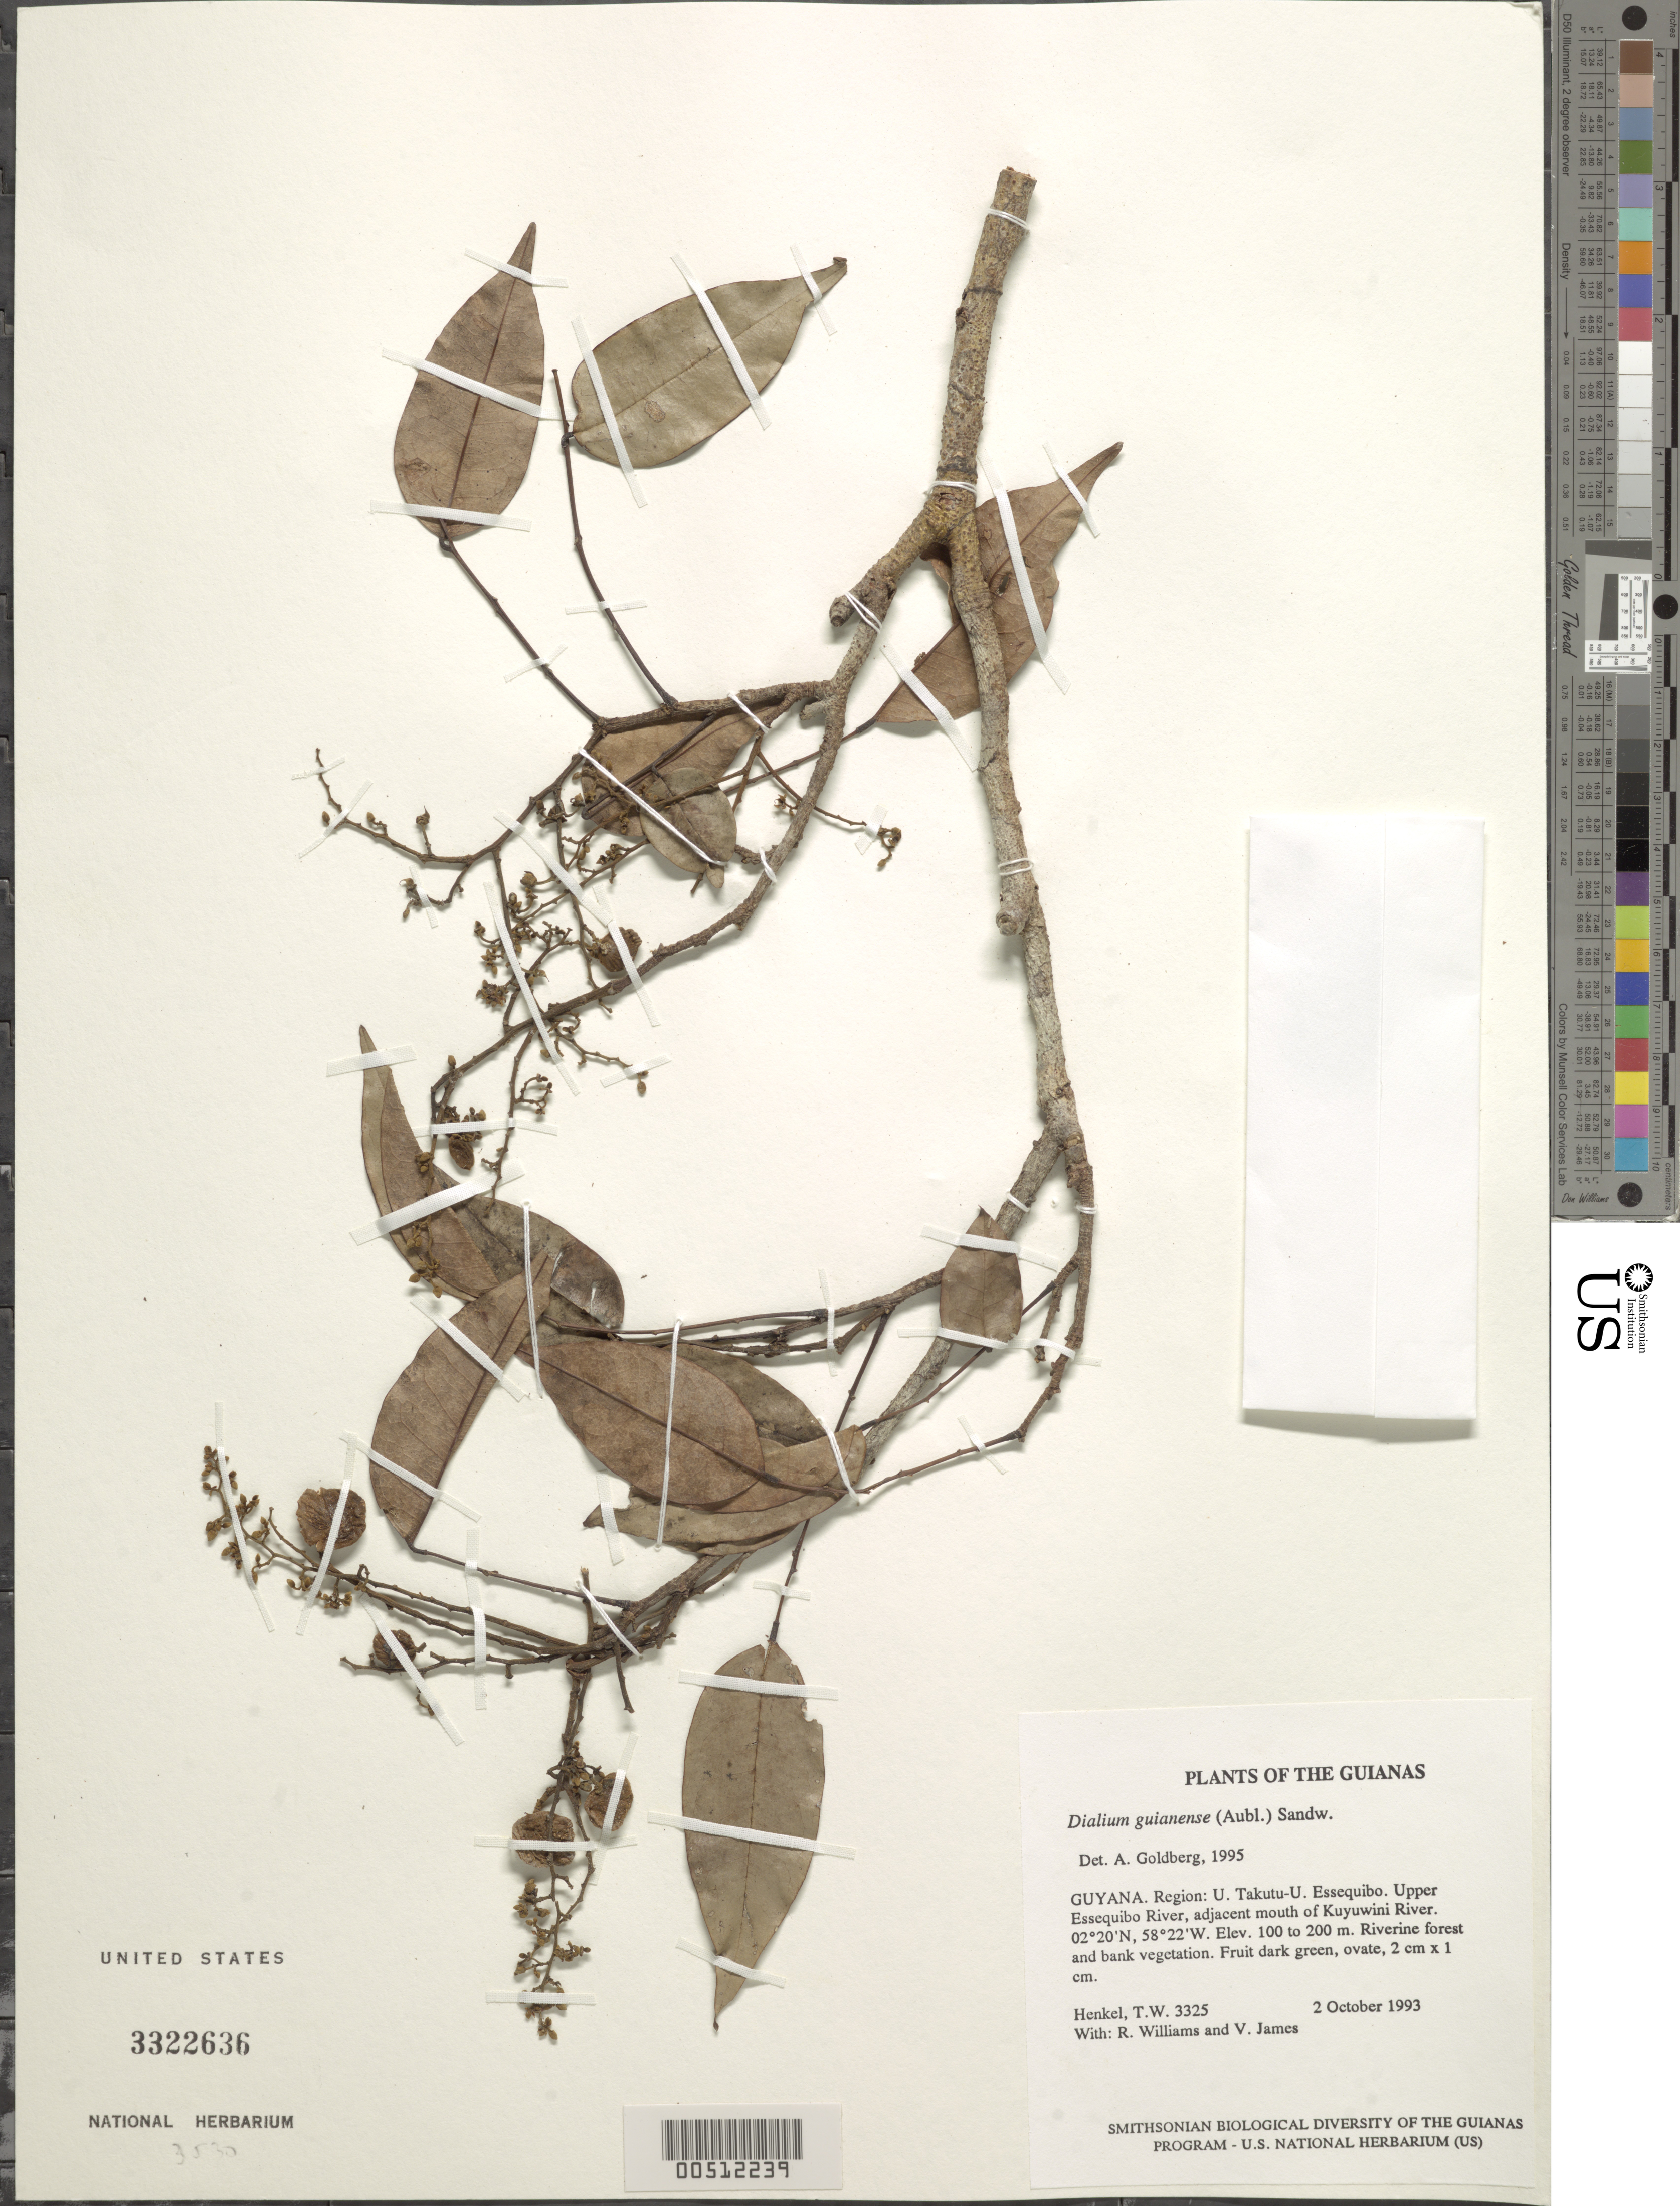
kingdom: Plantae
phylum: Tracheophyta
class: Magnoliopsida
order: Fabales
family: Fabaceae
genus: Dialium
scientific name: Dialium guianense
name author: (Aubl.) Sandwith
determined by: Goldberg, Aaron, (US), NMNH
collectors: T. Henkel, R. Williams & V. James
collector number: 3325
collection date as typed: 2 October 1993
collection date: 1993-10-02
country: Guyana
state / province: U. Takutu-U. Essequibo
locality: Upper Essequibo River, adjacent mouth of Kuyuwini River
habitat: Riverine forest and bank vegetation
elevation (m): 100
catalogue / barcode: US 3322636